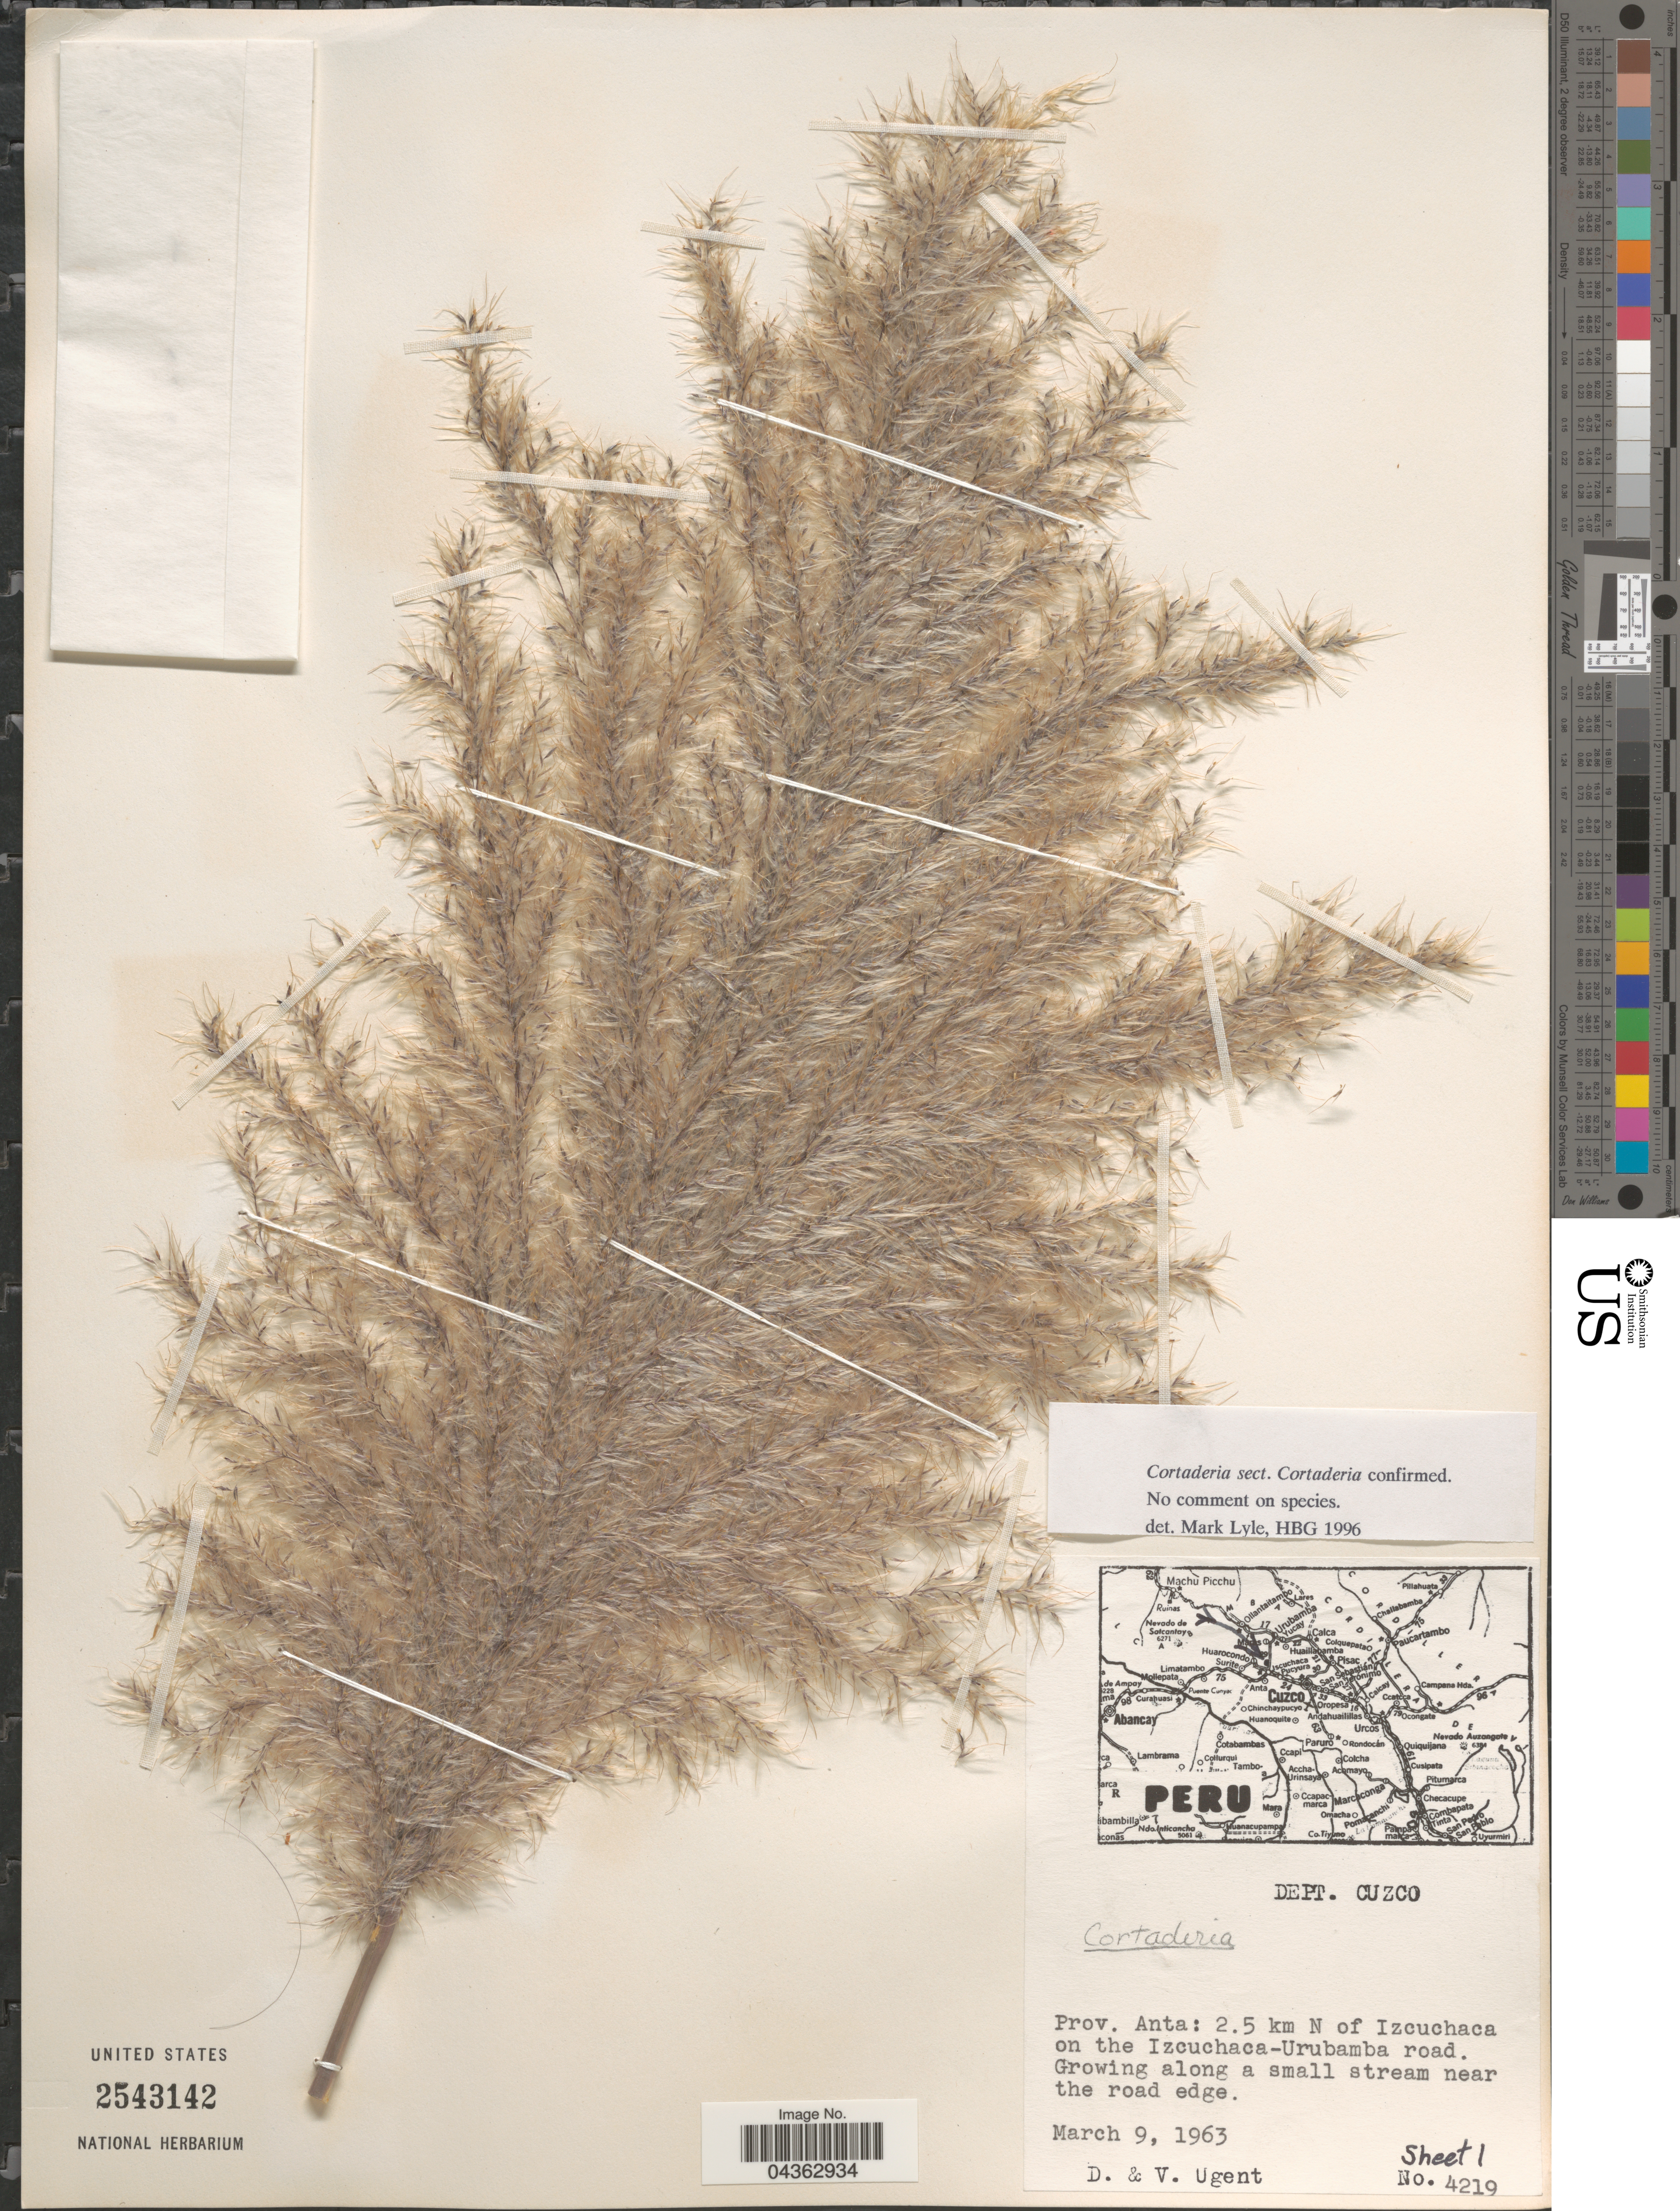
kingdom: Plantae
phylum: Tracheophyta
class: Liliopsida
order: Poales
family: Poaceae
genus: Cortaderia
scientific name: Cortaderia sp.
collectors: D. Ugent & V. Ugent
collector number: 4219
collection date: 1963-03-09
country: Peru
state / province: Cusco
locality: Dept. Cuzco. Prov. Anta: 2.5 km N of Izcuchaca on the Izcuchaca-Urubamba road.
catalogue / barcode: US 2543142